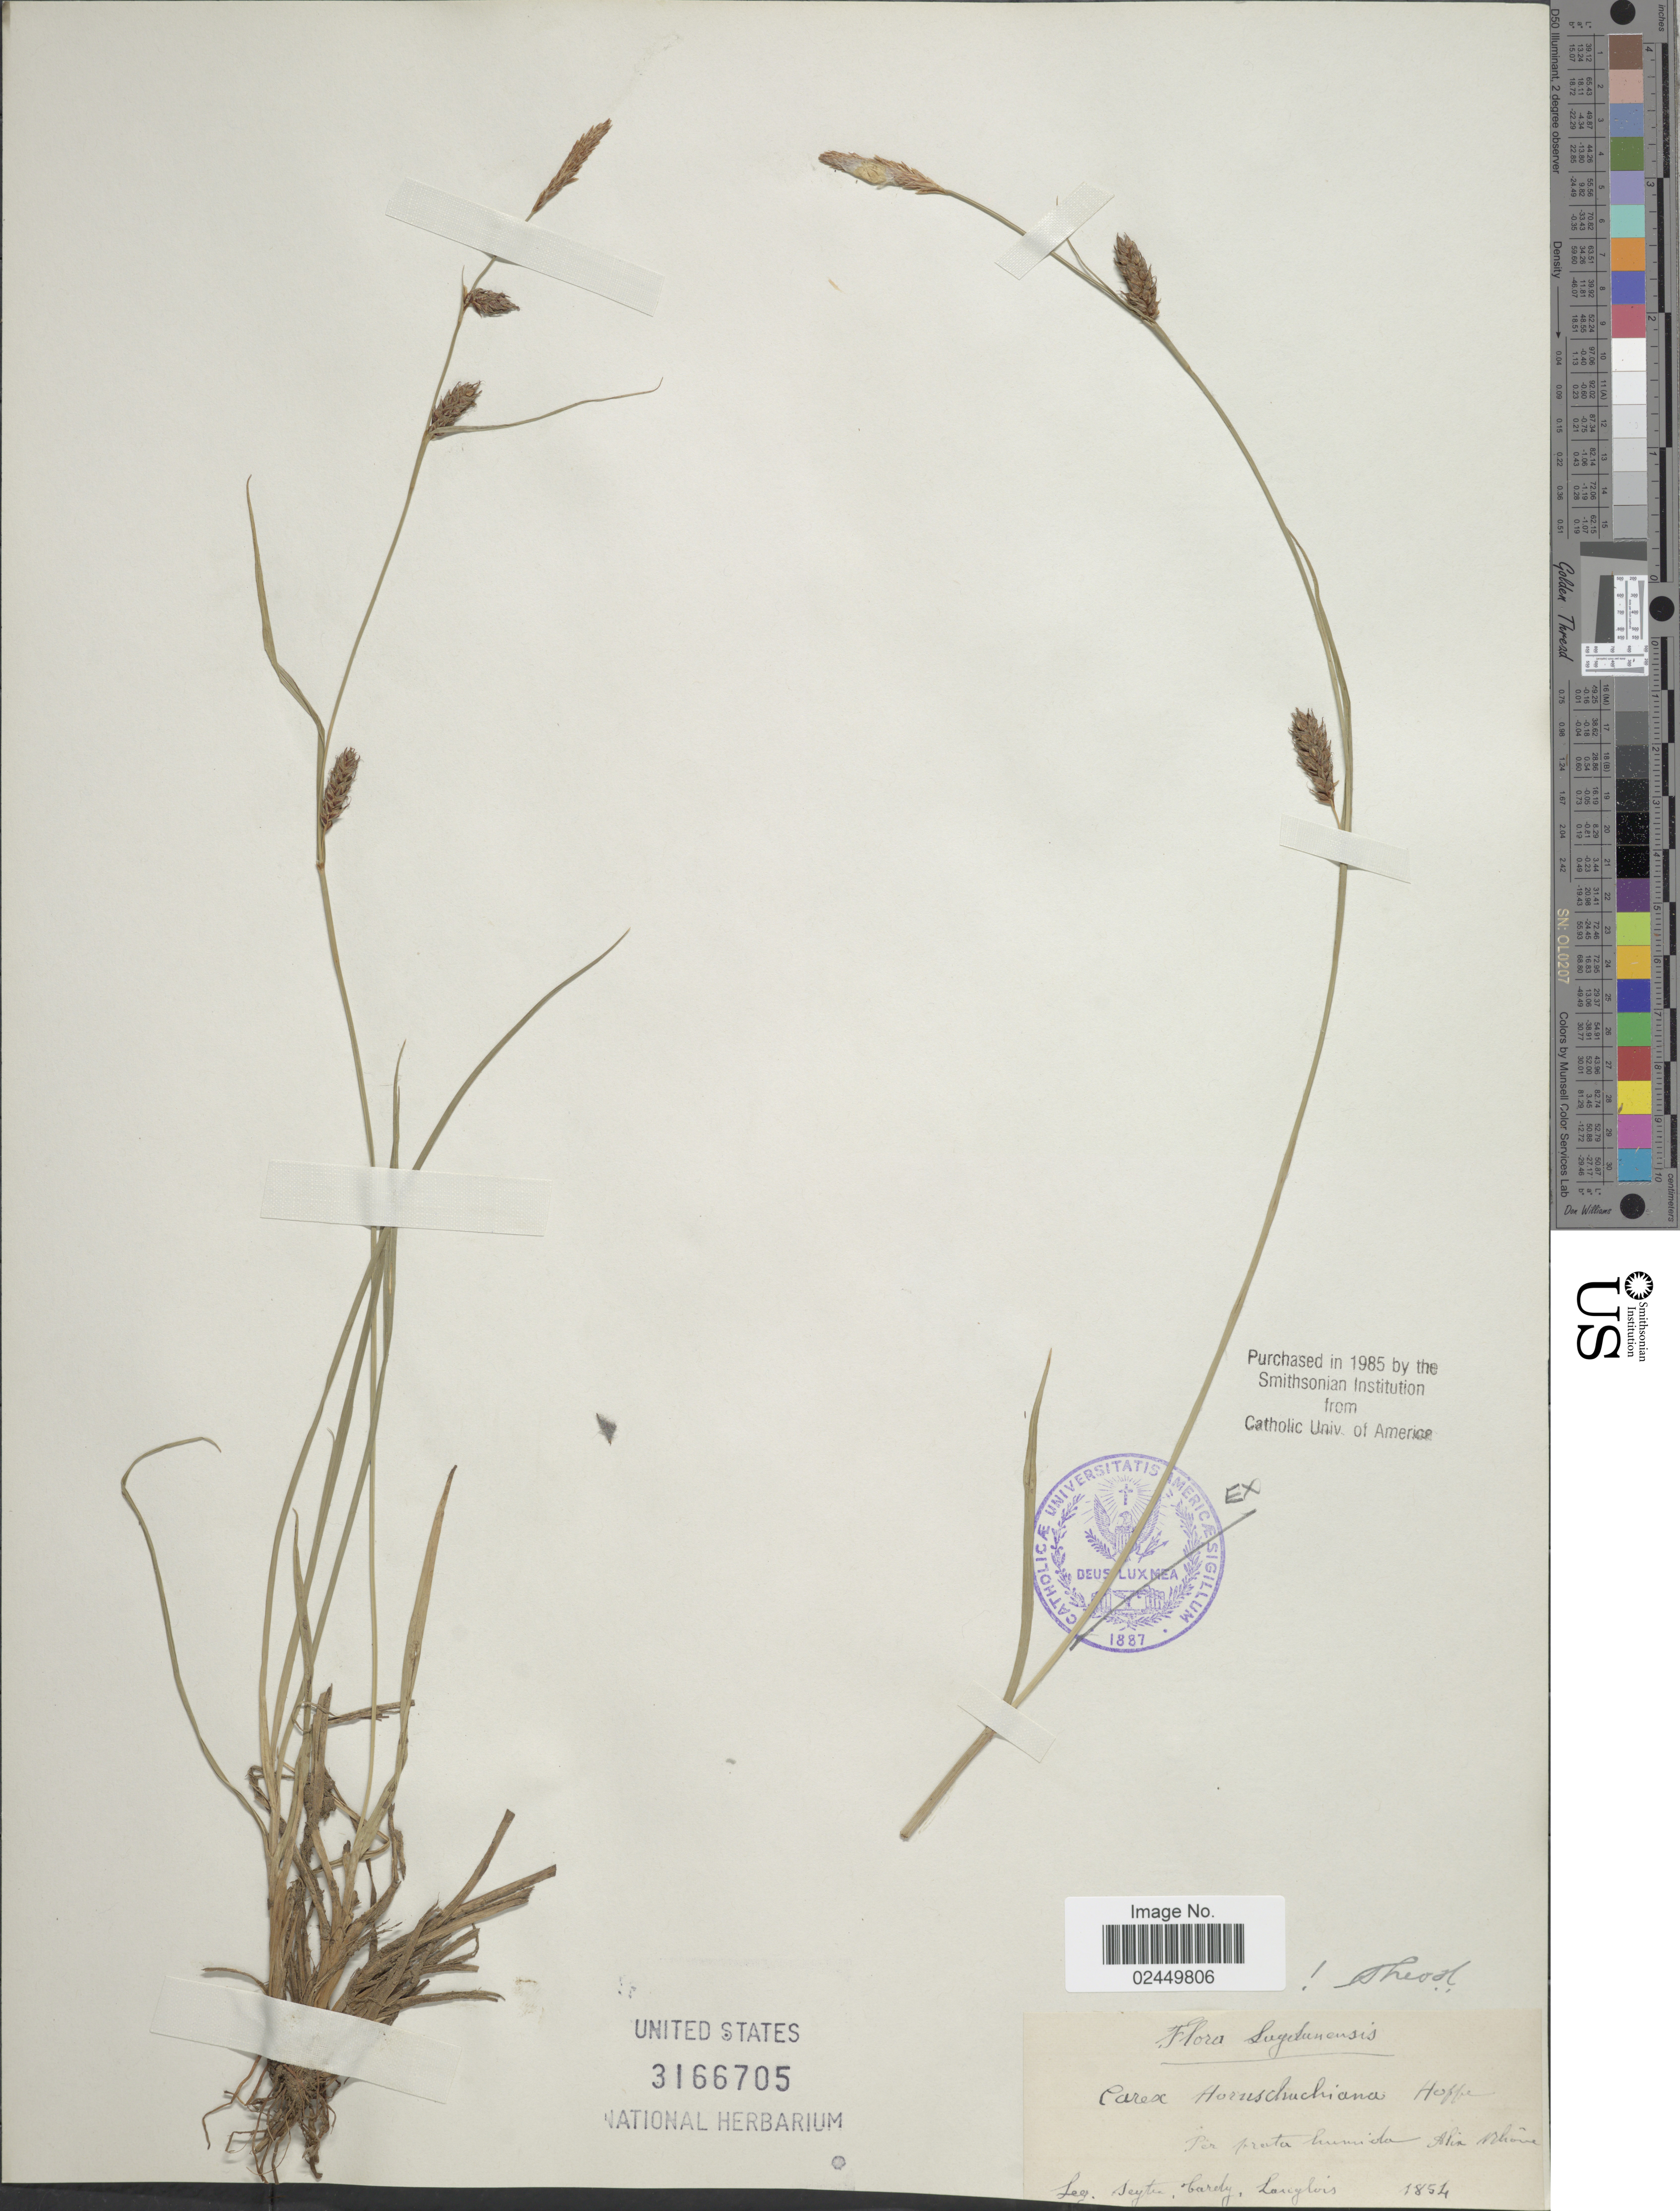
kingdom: Plantae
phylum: Tracheophyta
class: Liliopsida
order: Poales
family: Cyperaceae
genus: Carex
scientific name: Carex hostiana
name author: DC.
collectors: Seytre, -. Hardy & Langlois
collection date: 1884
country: France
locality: Lugelanensis. Alia Rhine [interpreted]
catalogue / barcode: US 3166705